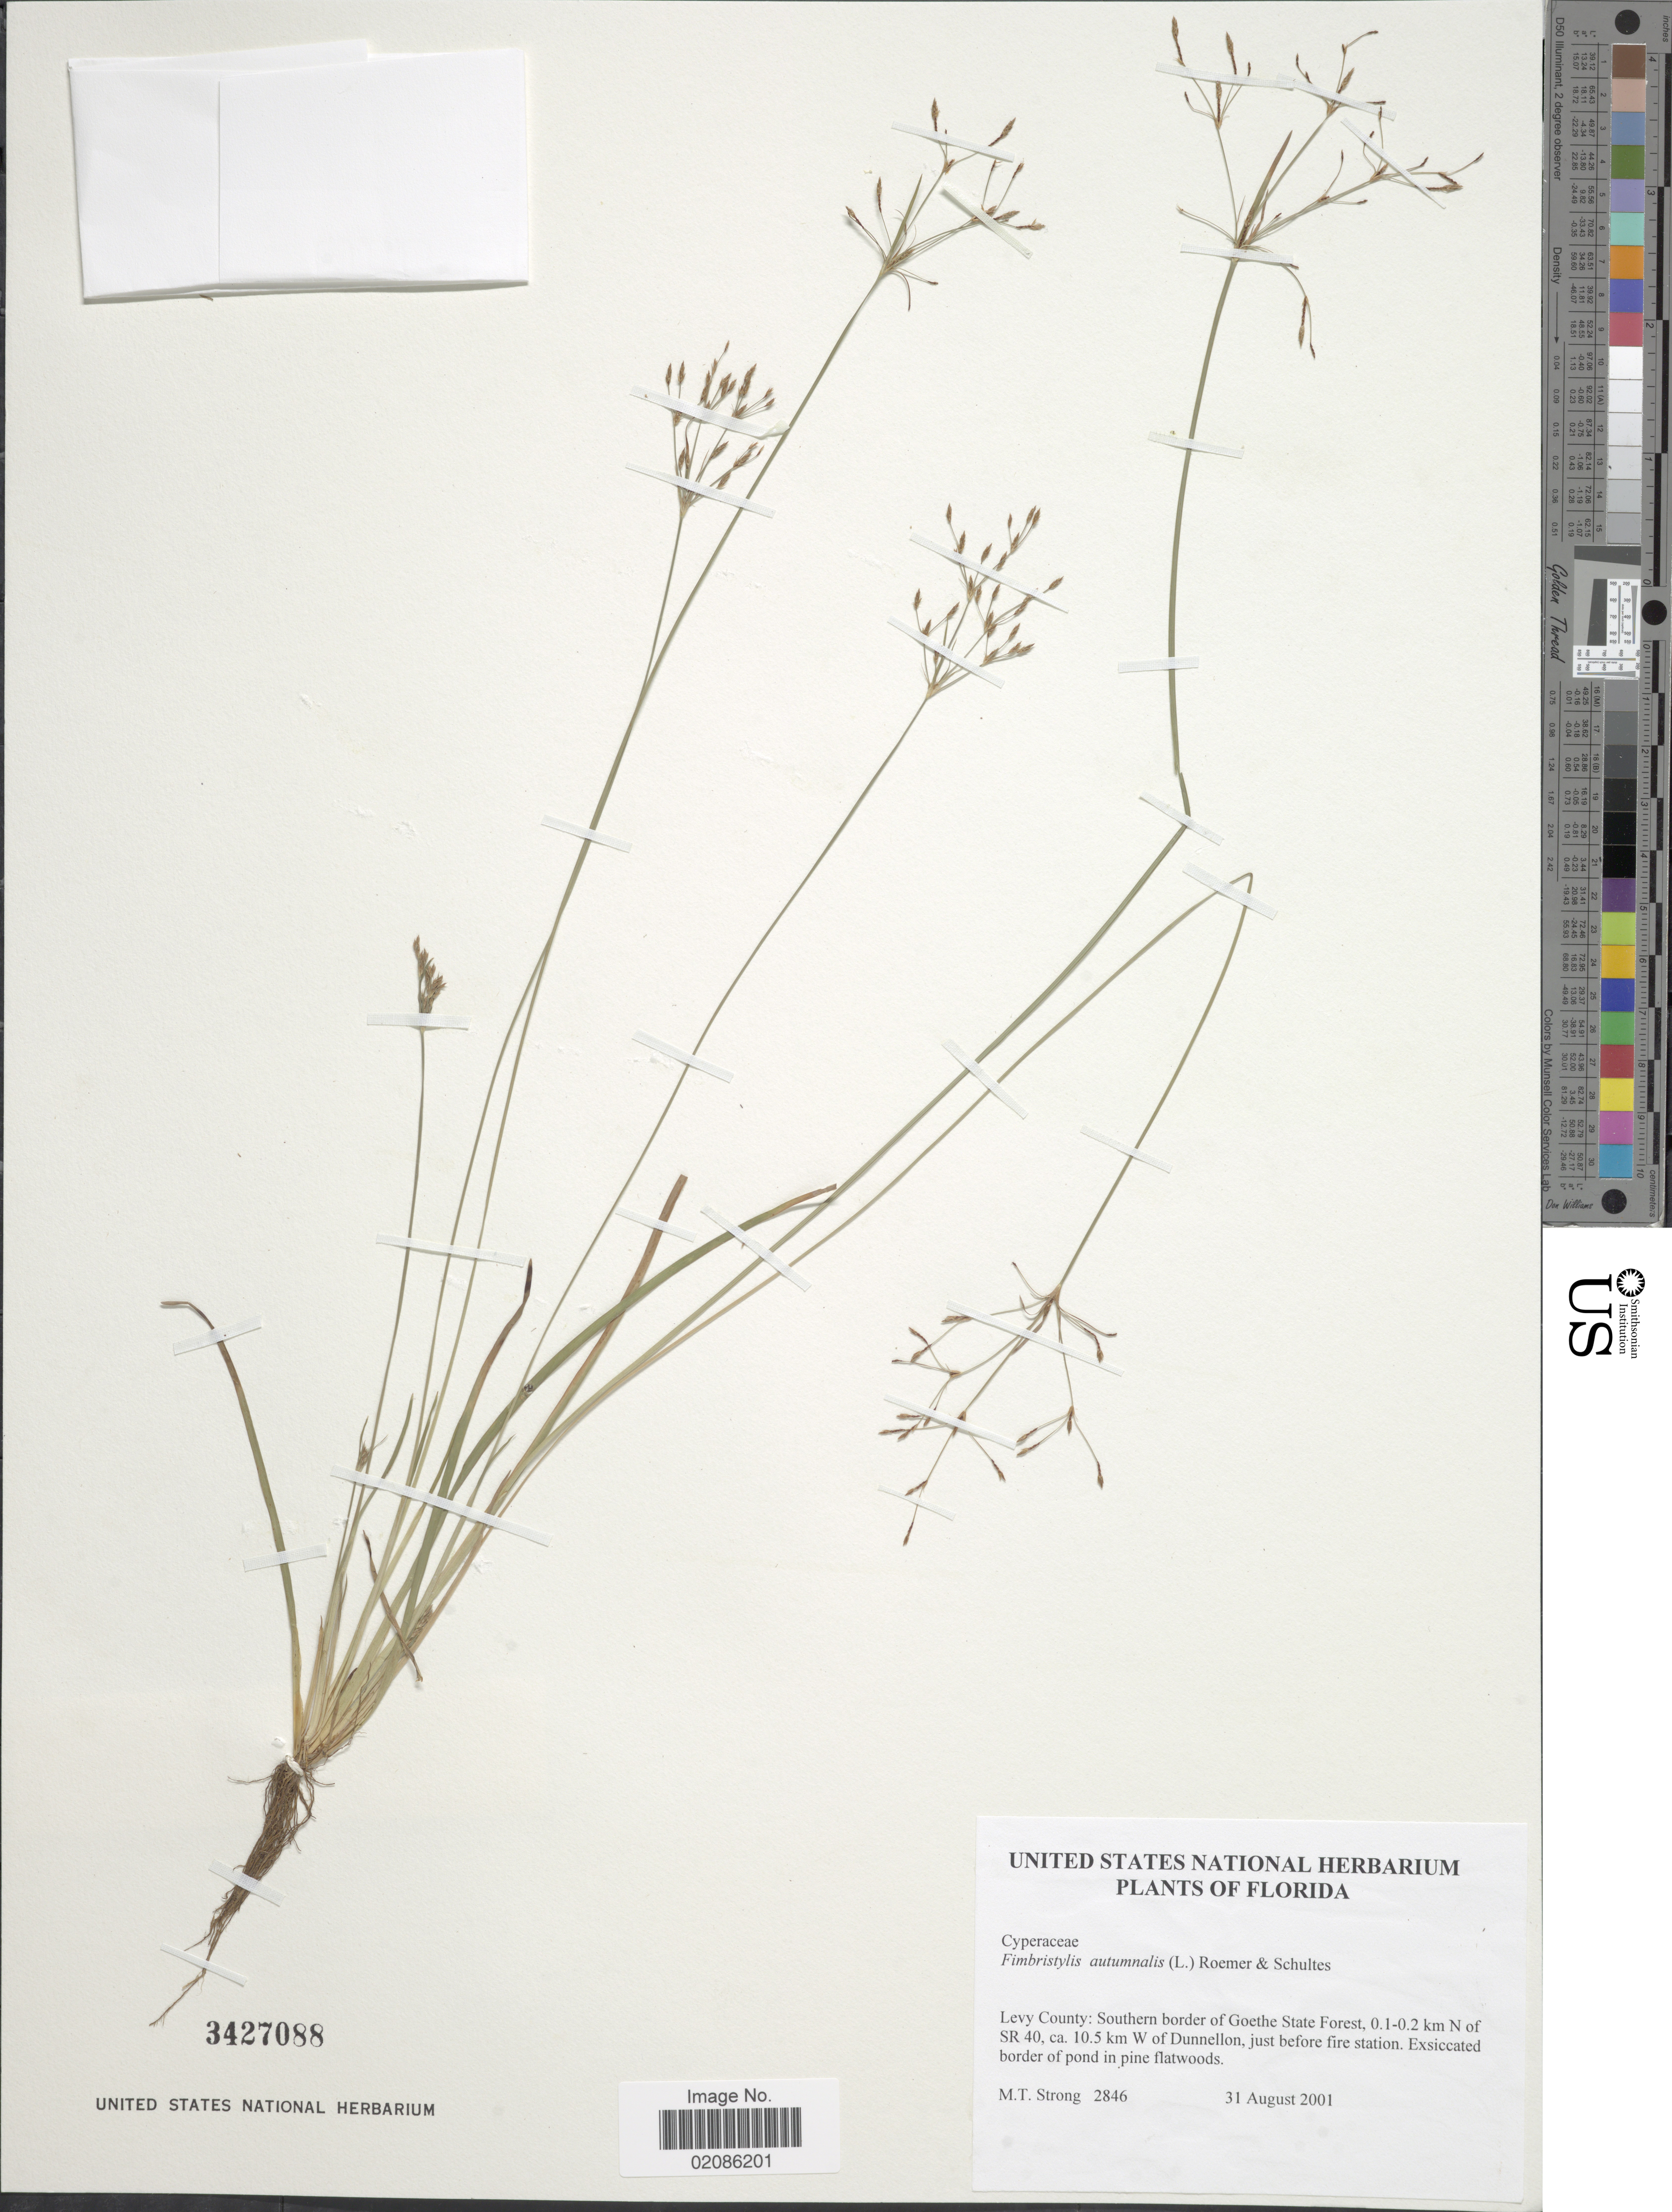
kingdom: Plantae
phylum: Tracheophyta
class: Liliopsida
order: Poales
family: Cyperaceae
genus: Fimbristylis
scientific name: Fimbristylis autumnalis (L.) Roem. & Schult.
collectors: M. T. Strong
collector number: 2846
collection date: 2001-08-31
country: United States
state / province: Florida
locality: Levy County: Southern border of Goethe State Forest, 0.1-0.2 km N of SR 40, ca 10.5 km W of Dunnellon, justbefore fire station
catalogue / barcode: US 3427088